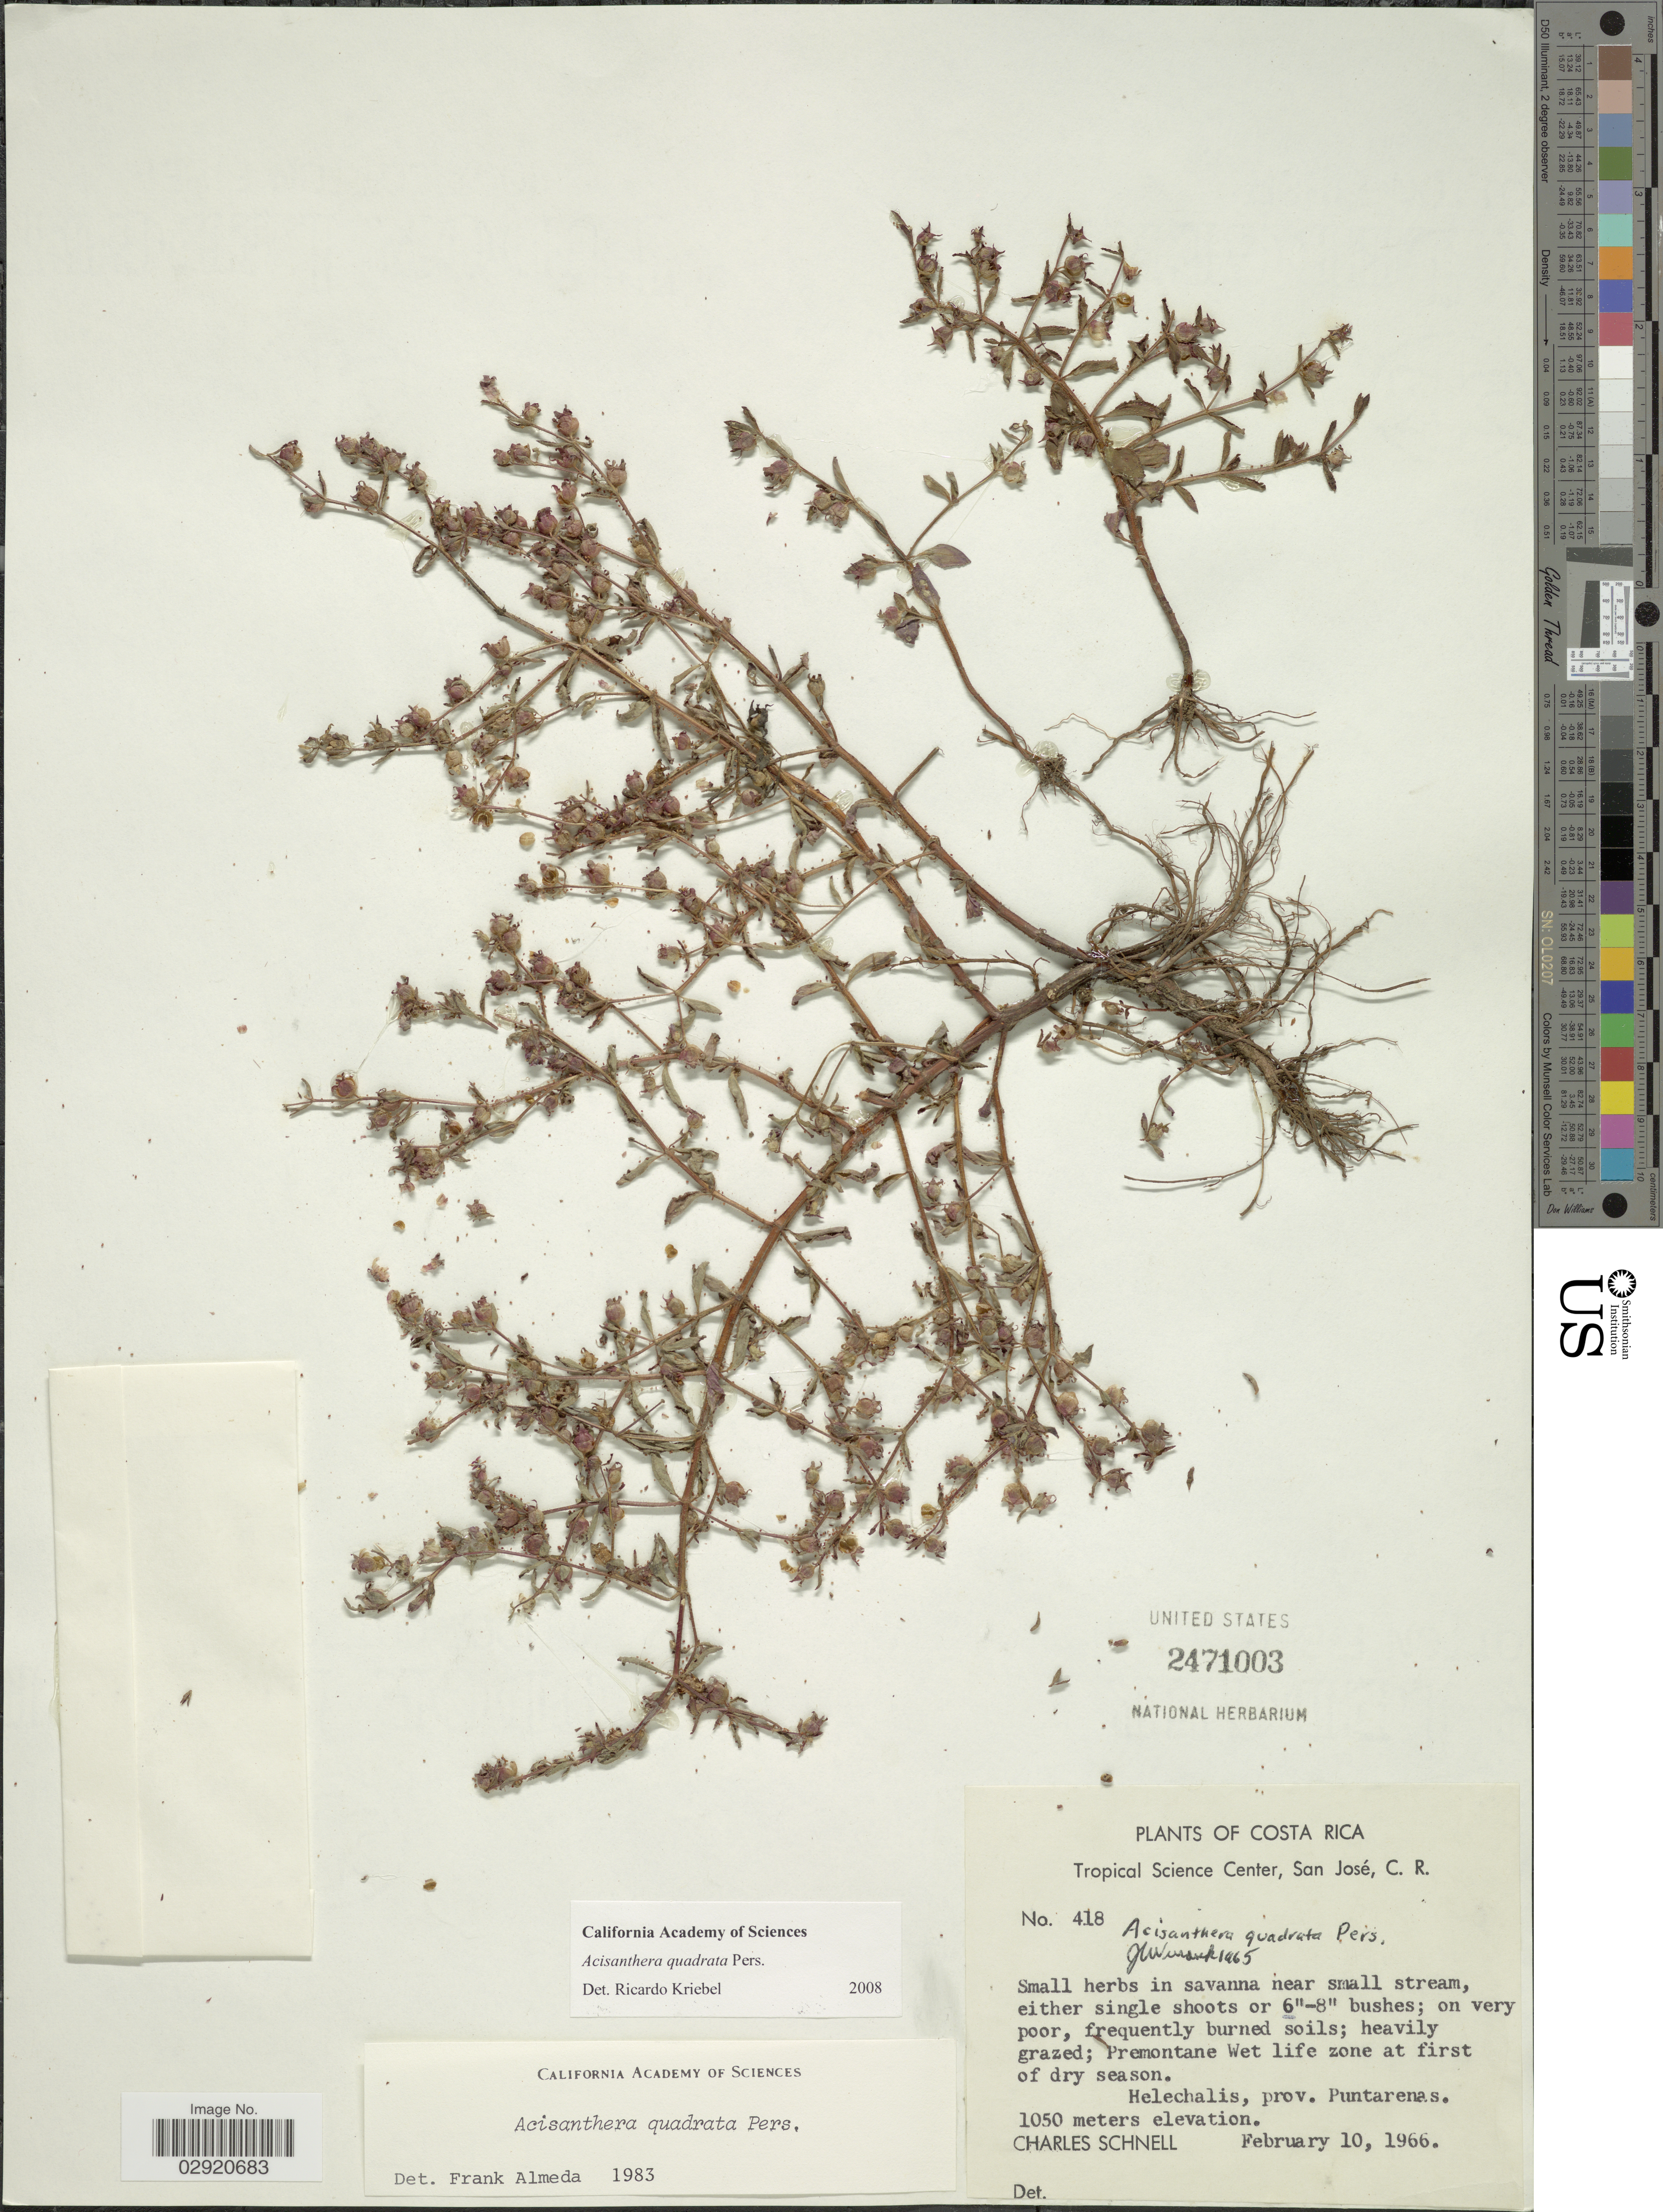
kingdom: Plantae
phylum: Tracheophyta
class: Magnoliopsida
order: Myrtales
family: Melastomataceae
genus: Acisanthera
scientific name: Acisanthera erecta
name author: Gleason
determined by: Nunes da Silva, Diego, (RB), Jardim Botanico do Rio de Janeiro - Herbario (BRAZIL)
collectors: C. Schnell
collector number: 418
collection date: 1966-02-10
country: Costa Rica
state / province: Puntarenas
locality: Helechalis.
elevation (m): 1050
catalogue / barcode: US 2471003